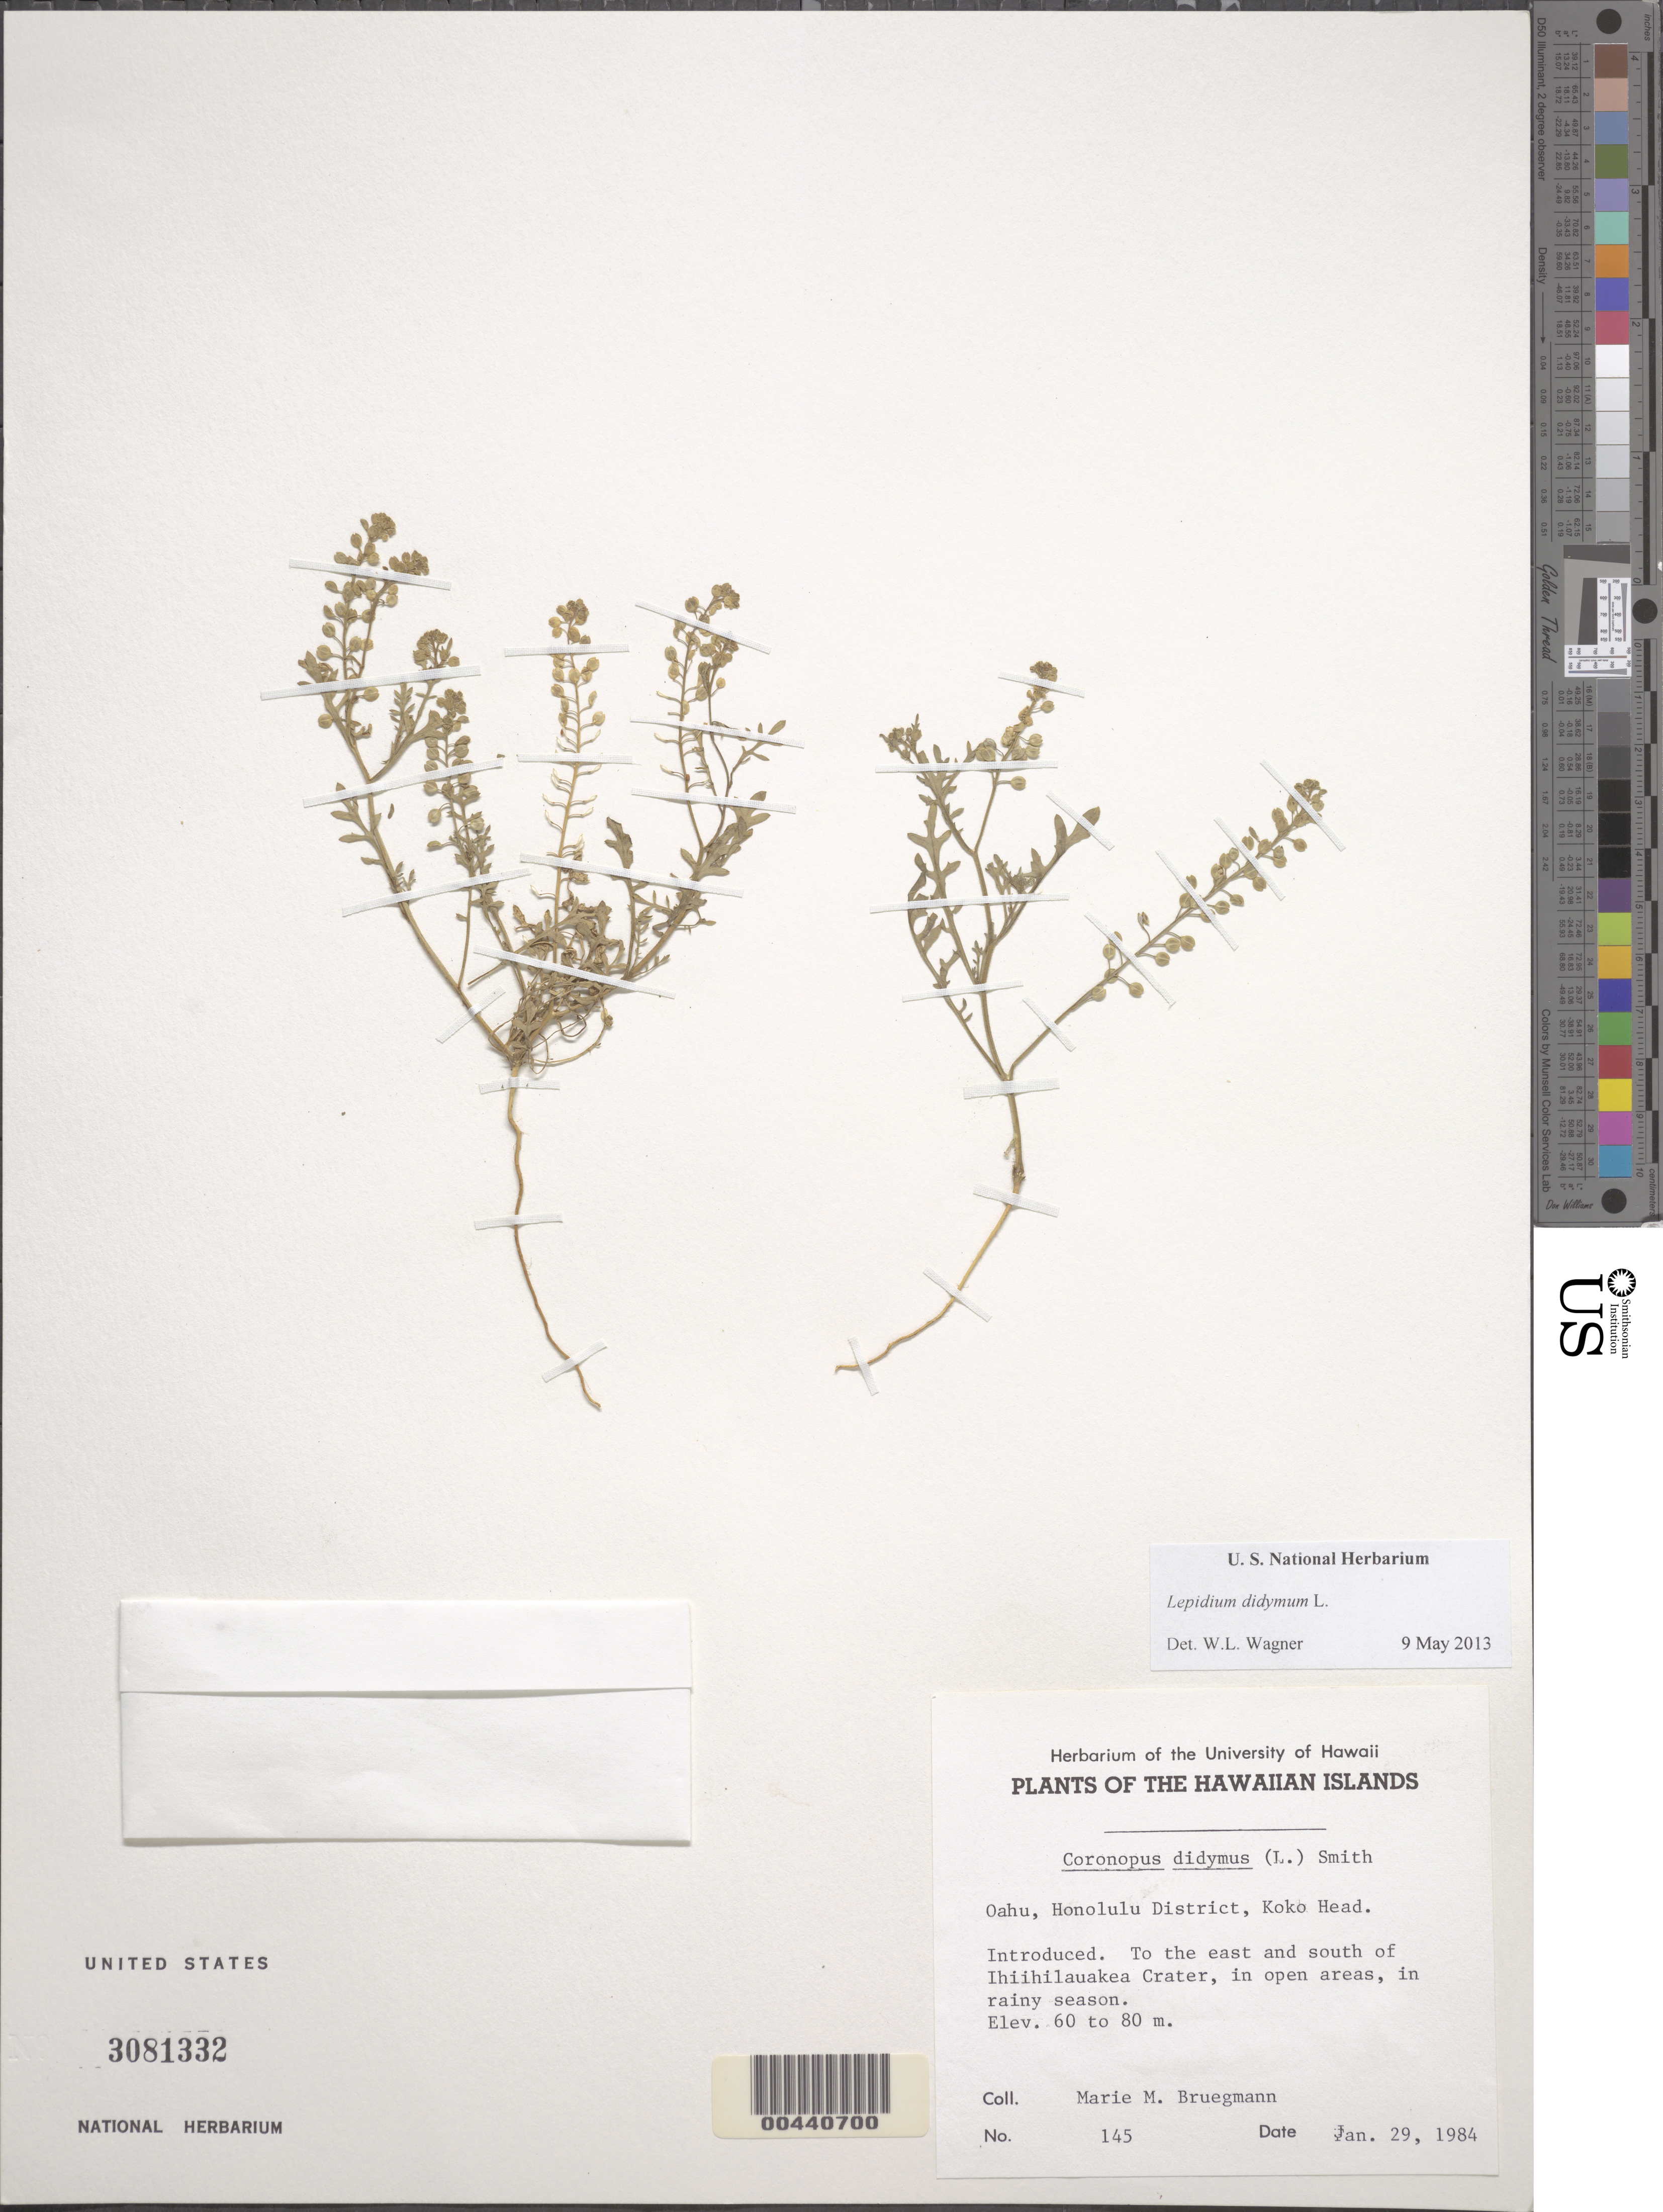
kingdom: Plantae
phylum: Tracheophyta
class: Magnoliopsida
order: Brassicales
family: Brassicaceae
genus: Lepidium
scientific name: Lepidium didymum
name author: L.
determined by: Wagner, W. L., (BOT), Smithsonian Institution - National Museum of Natural History (UNITED STATES)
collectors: M. Bruegmann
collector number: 145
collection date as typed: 29 Jan 1984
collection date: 1984-01-29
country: United States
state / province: Hawaii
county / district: Honolulu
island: Oahu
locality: Honolulu District, Koko Head. To east and south of Ihiihilauakea Crater.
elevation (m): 60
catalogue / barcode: US 3081332